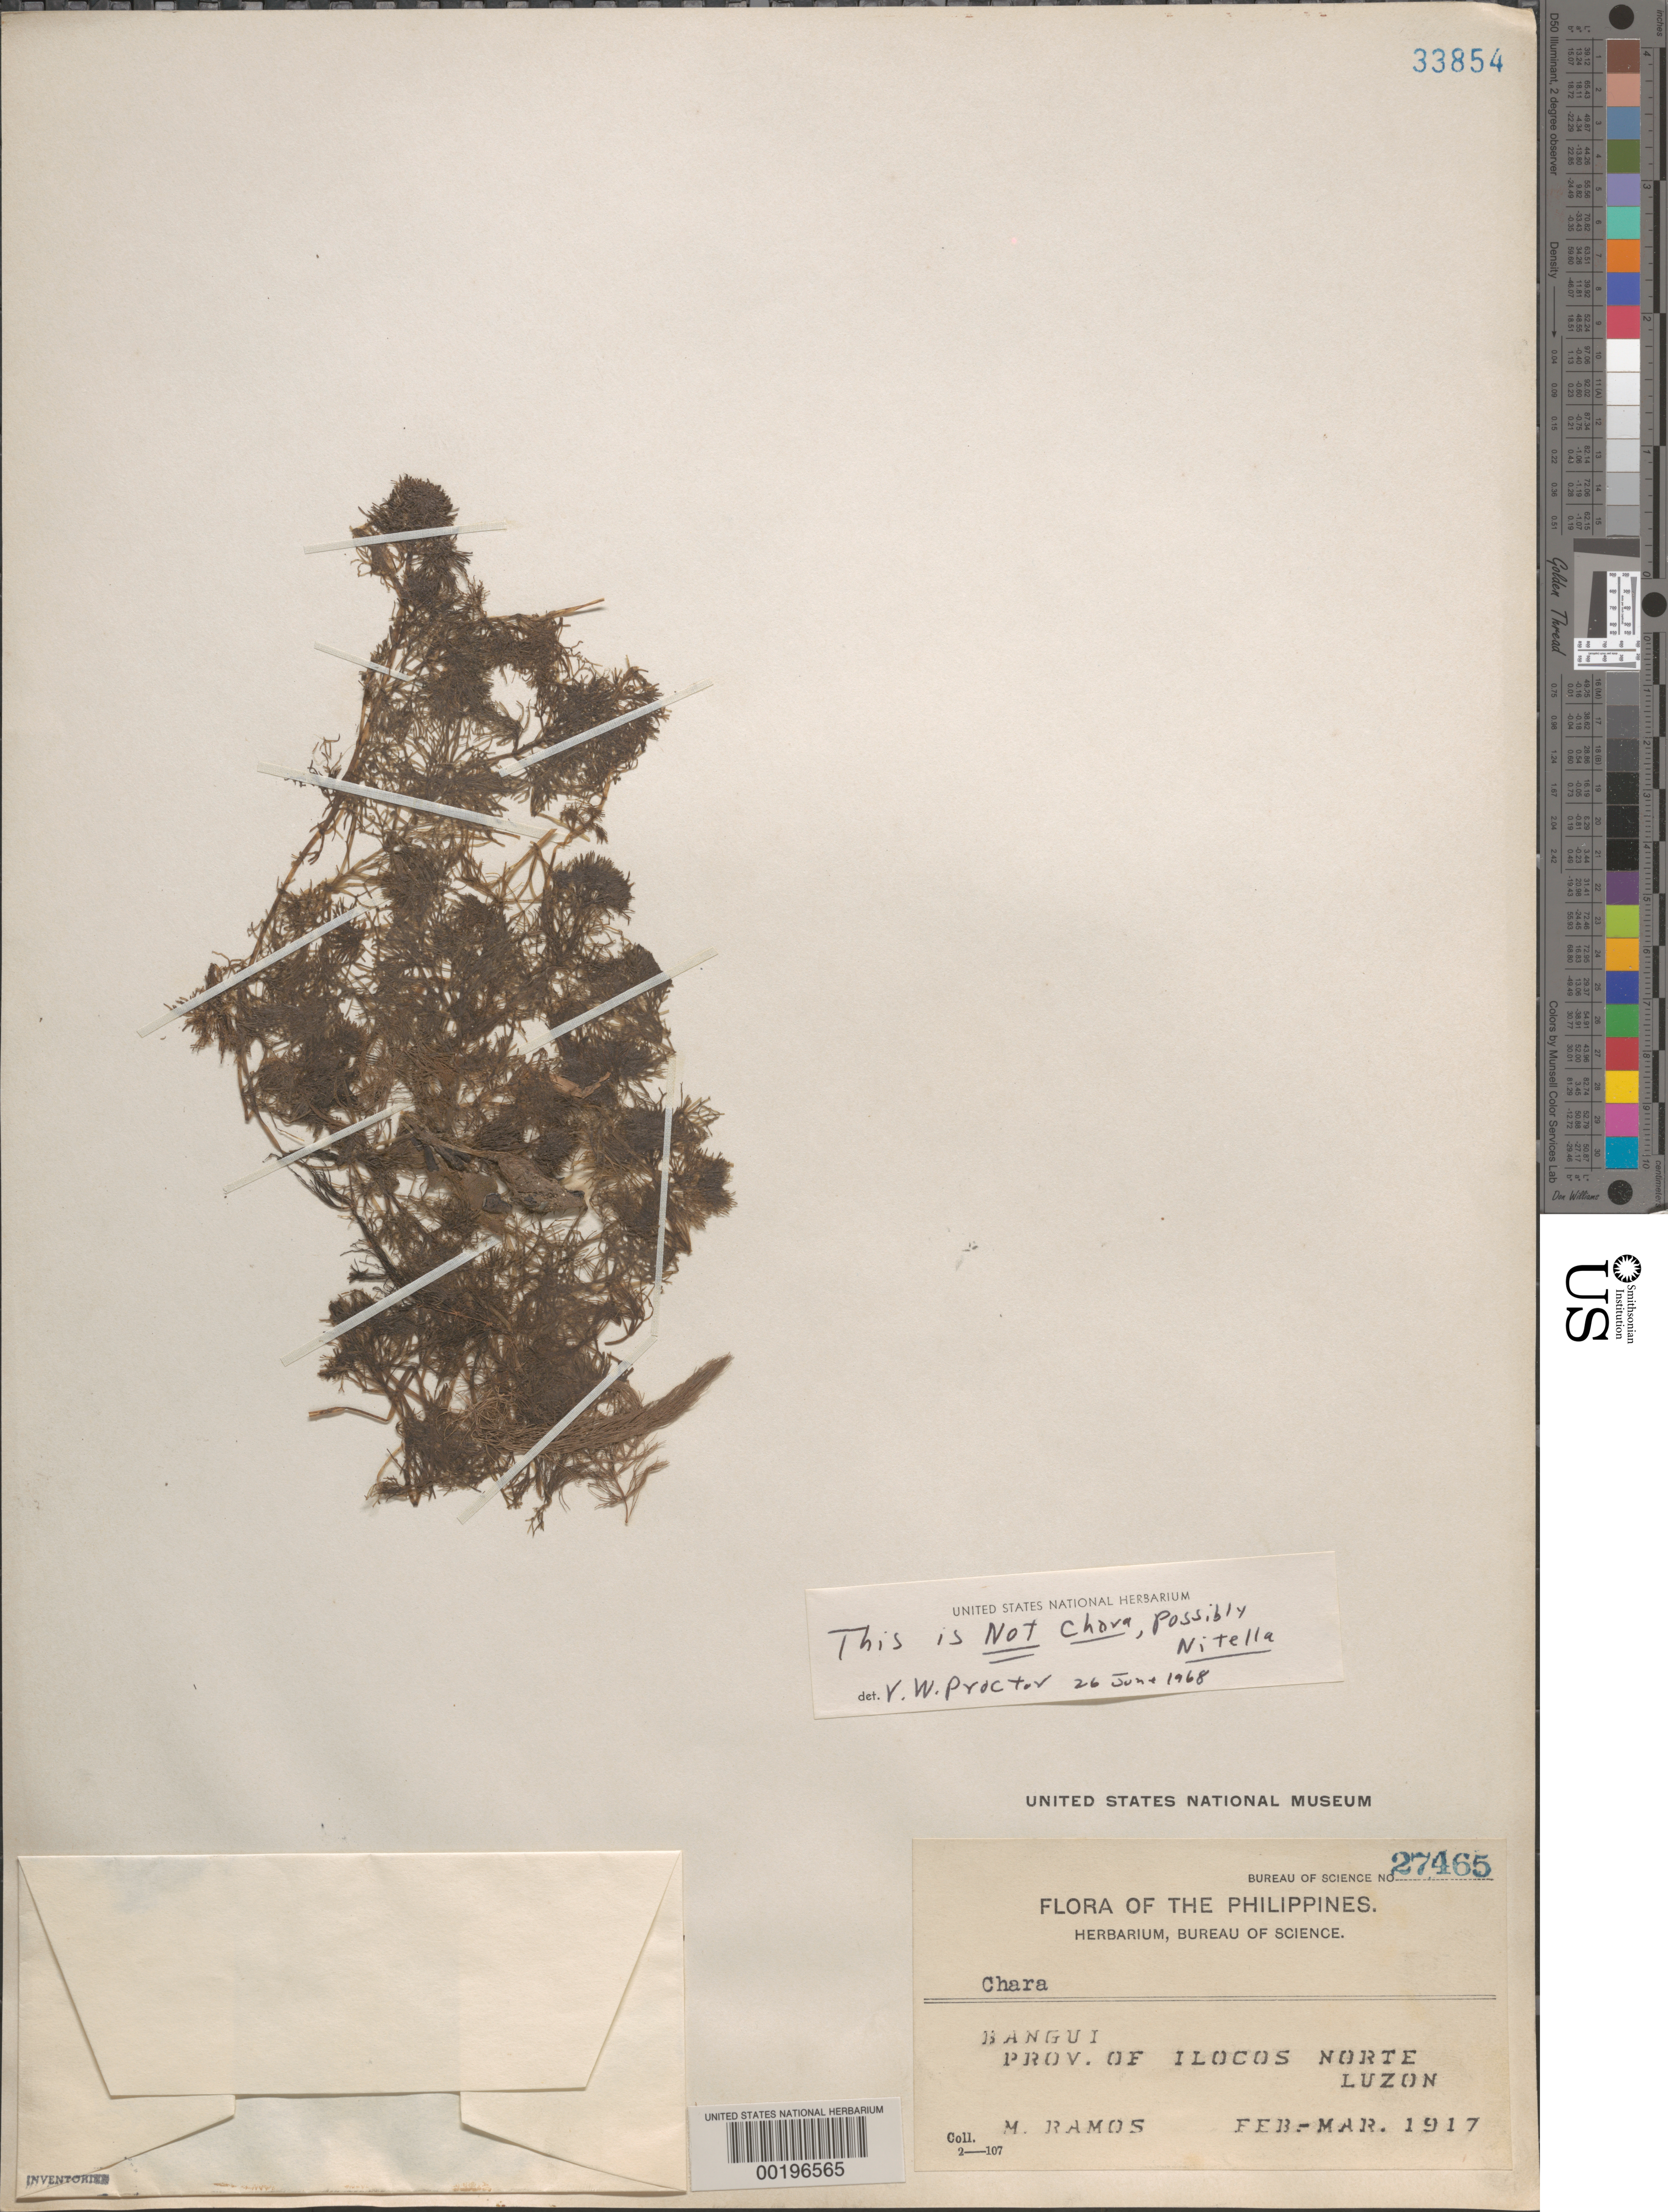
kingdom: Plantae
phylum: Charophyta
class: Charophyceae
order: Charales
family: Characeae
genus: Nitella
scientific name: Nitella sp.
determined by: Proctor, V. W.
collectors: M. Ramos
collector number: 27465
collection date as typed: Feb 1917 to -- Mar 1917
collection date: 1917-02/1917-03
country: Philippines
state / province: Ilocos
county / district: Ilocos Norte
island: Luzon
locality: Bangui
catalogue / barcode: US 33854